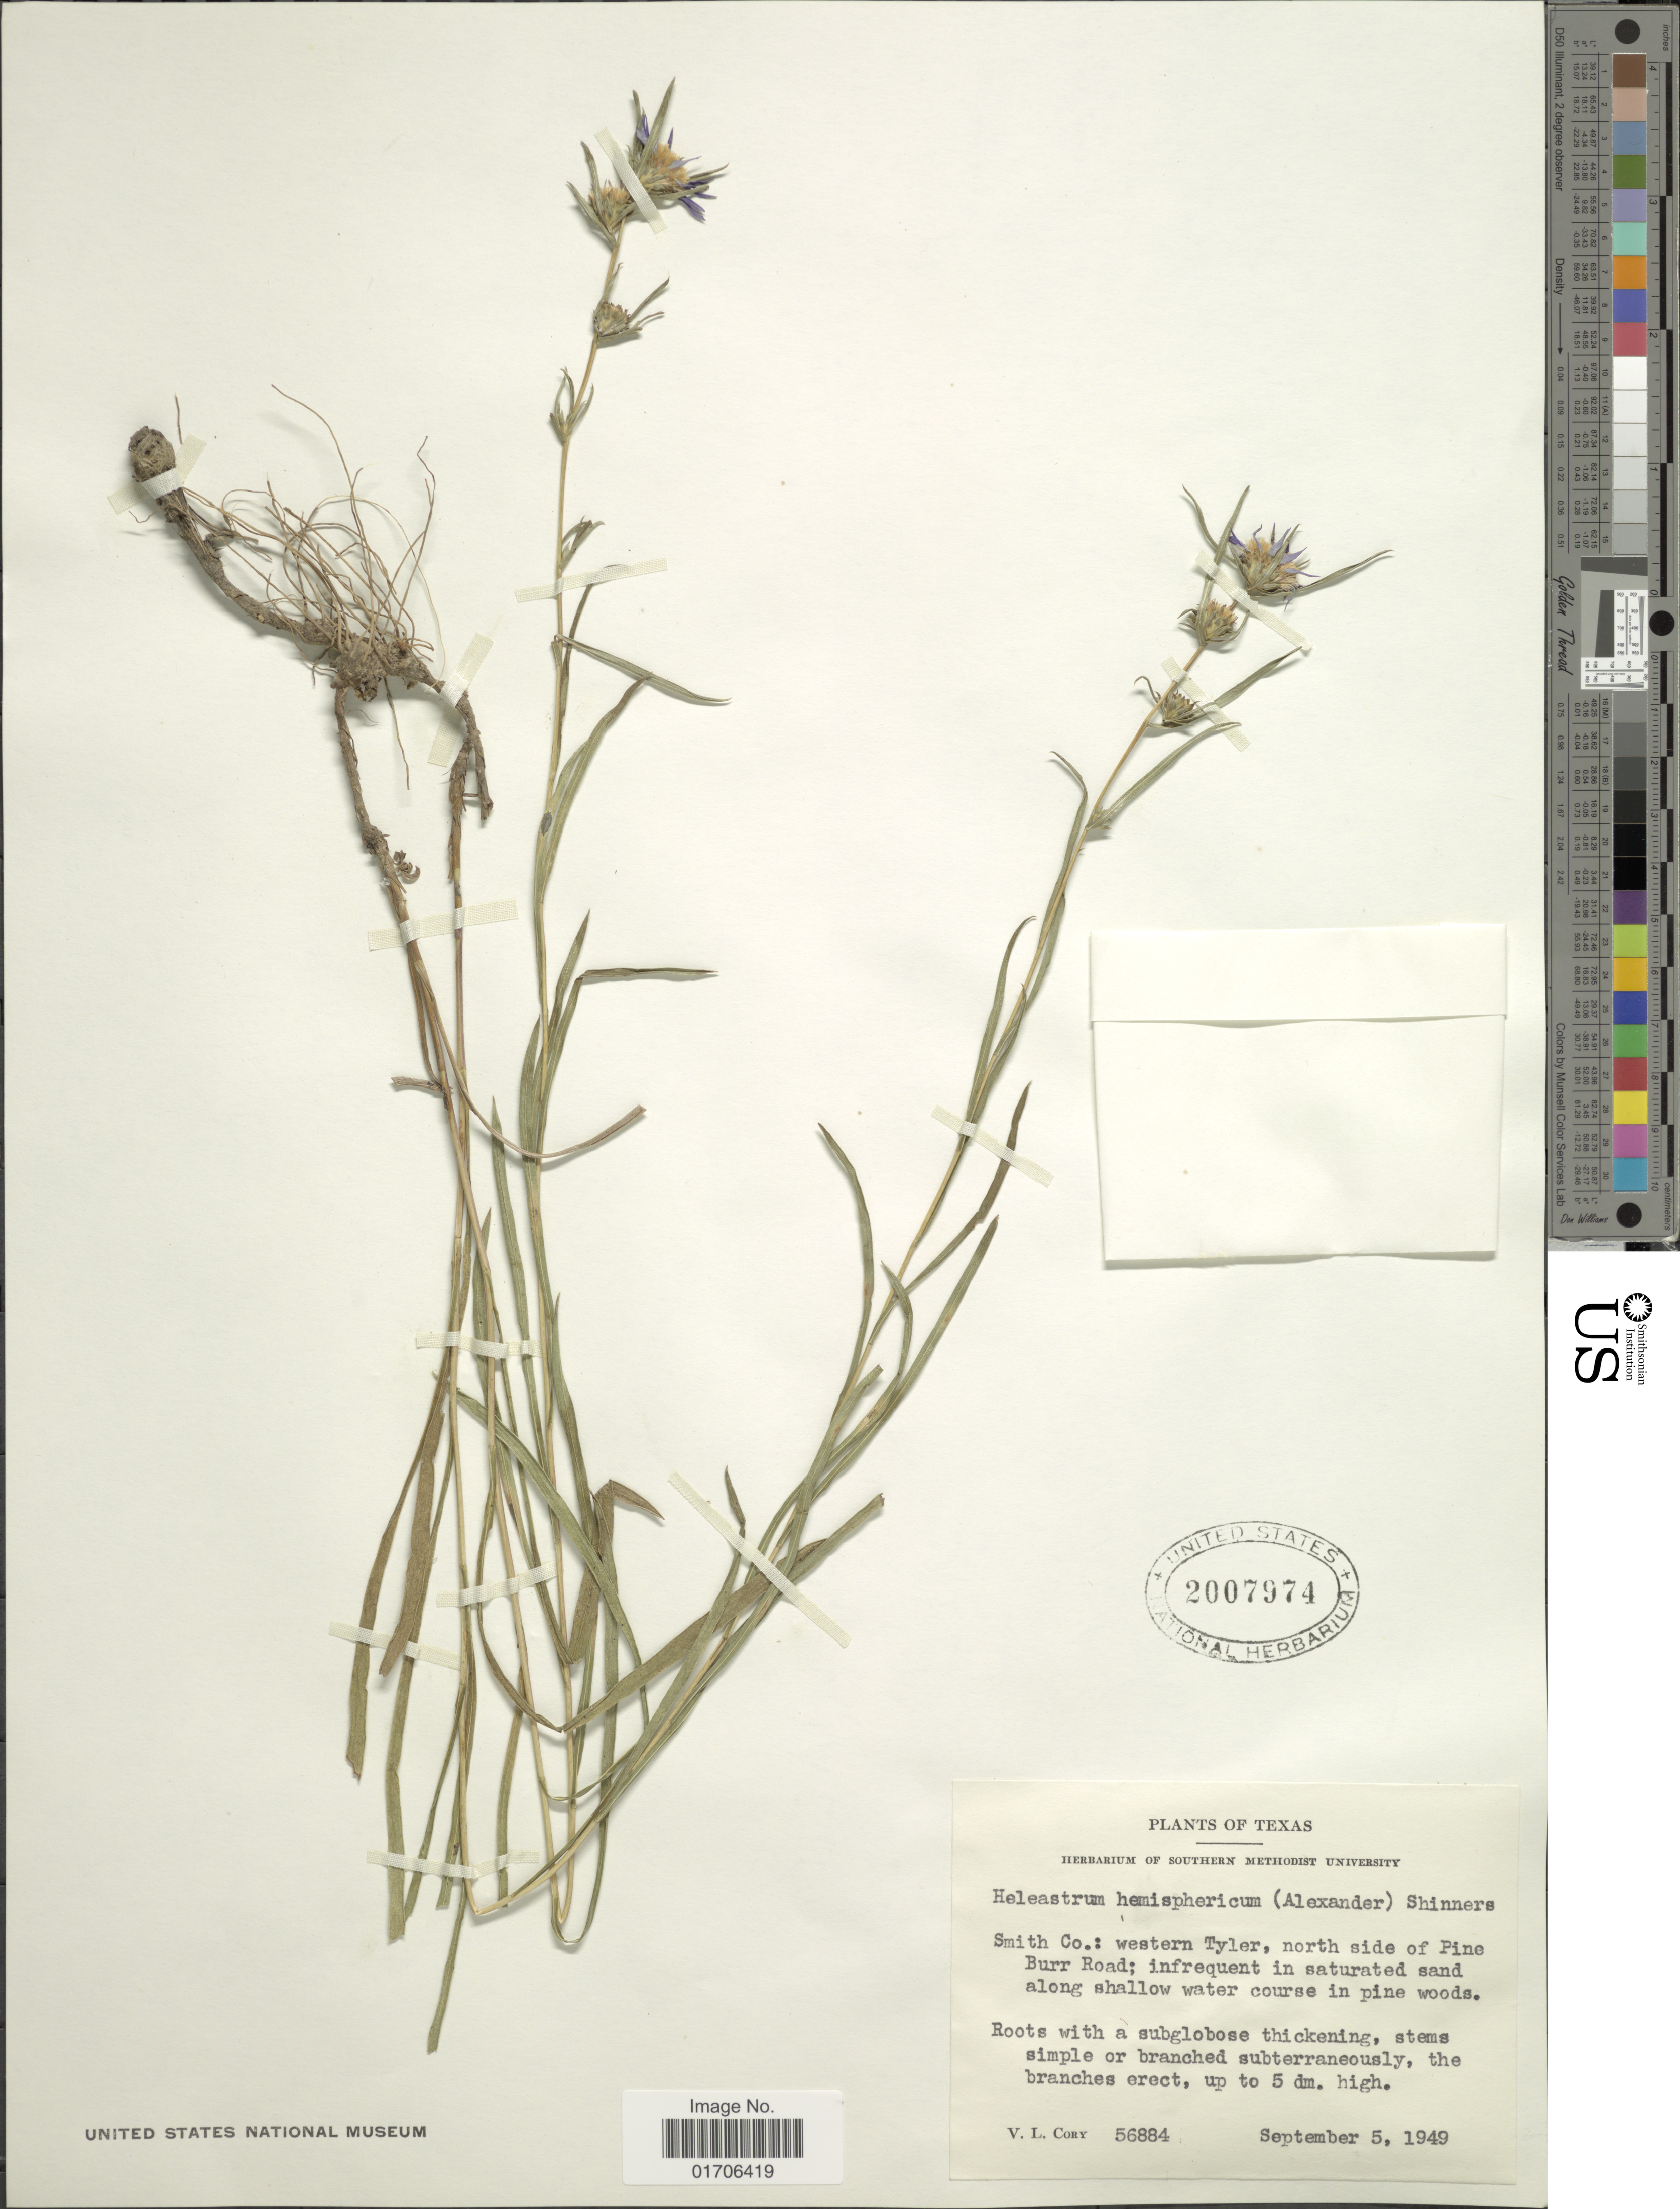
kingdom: Plantae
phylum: Tracheophyta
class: Magnoliopsida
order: Asterales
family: Asteraceae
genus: Eurybia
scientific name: Eurybia hemispherica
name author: G.L. Nesom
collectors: V. Cory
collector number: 56884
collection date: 1949-09-05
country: United States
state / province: Texas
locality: Texas. Smith Co.: western Tylor, north side of Pine Burr Road; infrequent in saturated sand along shallow water course in pine woods.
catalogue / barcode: US 2007974